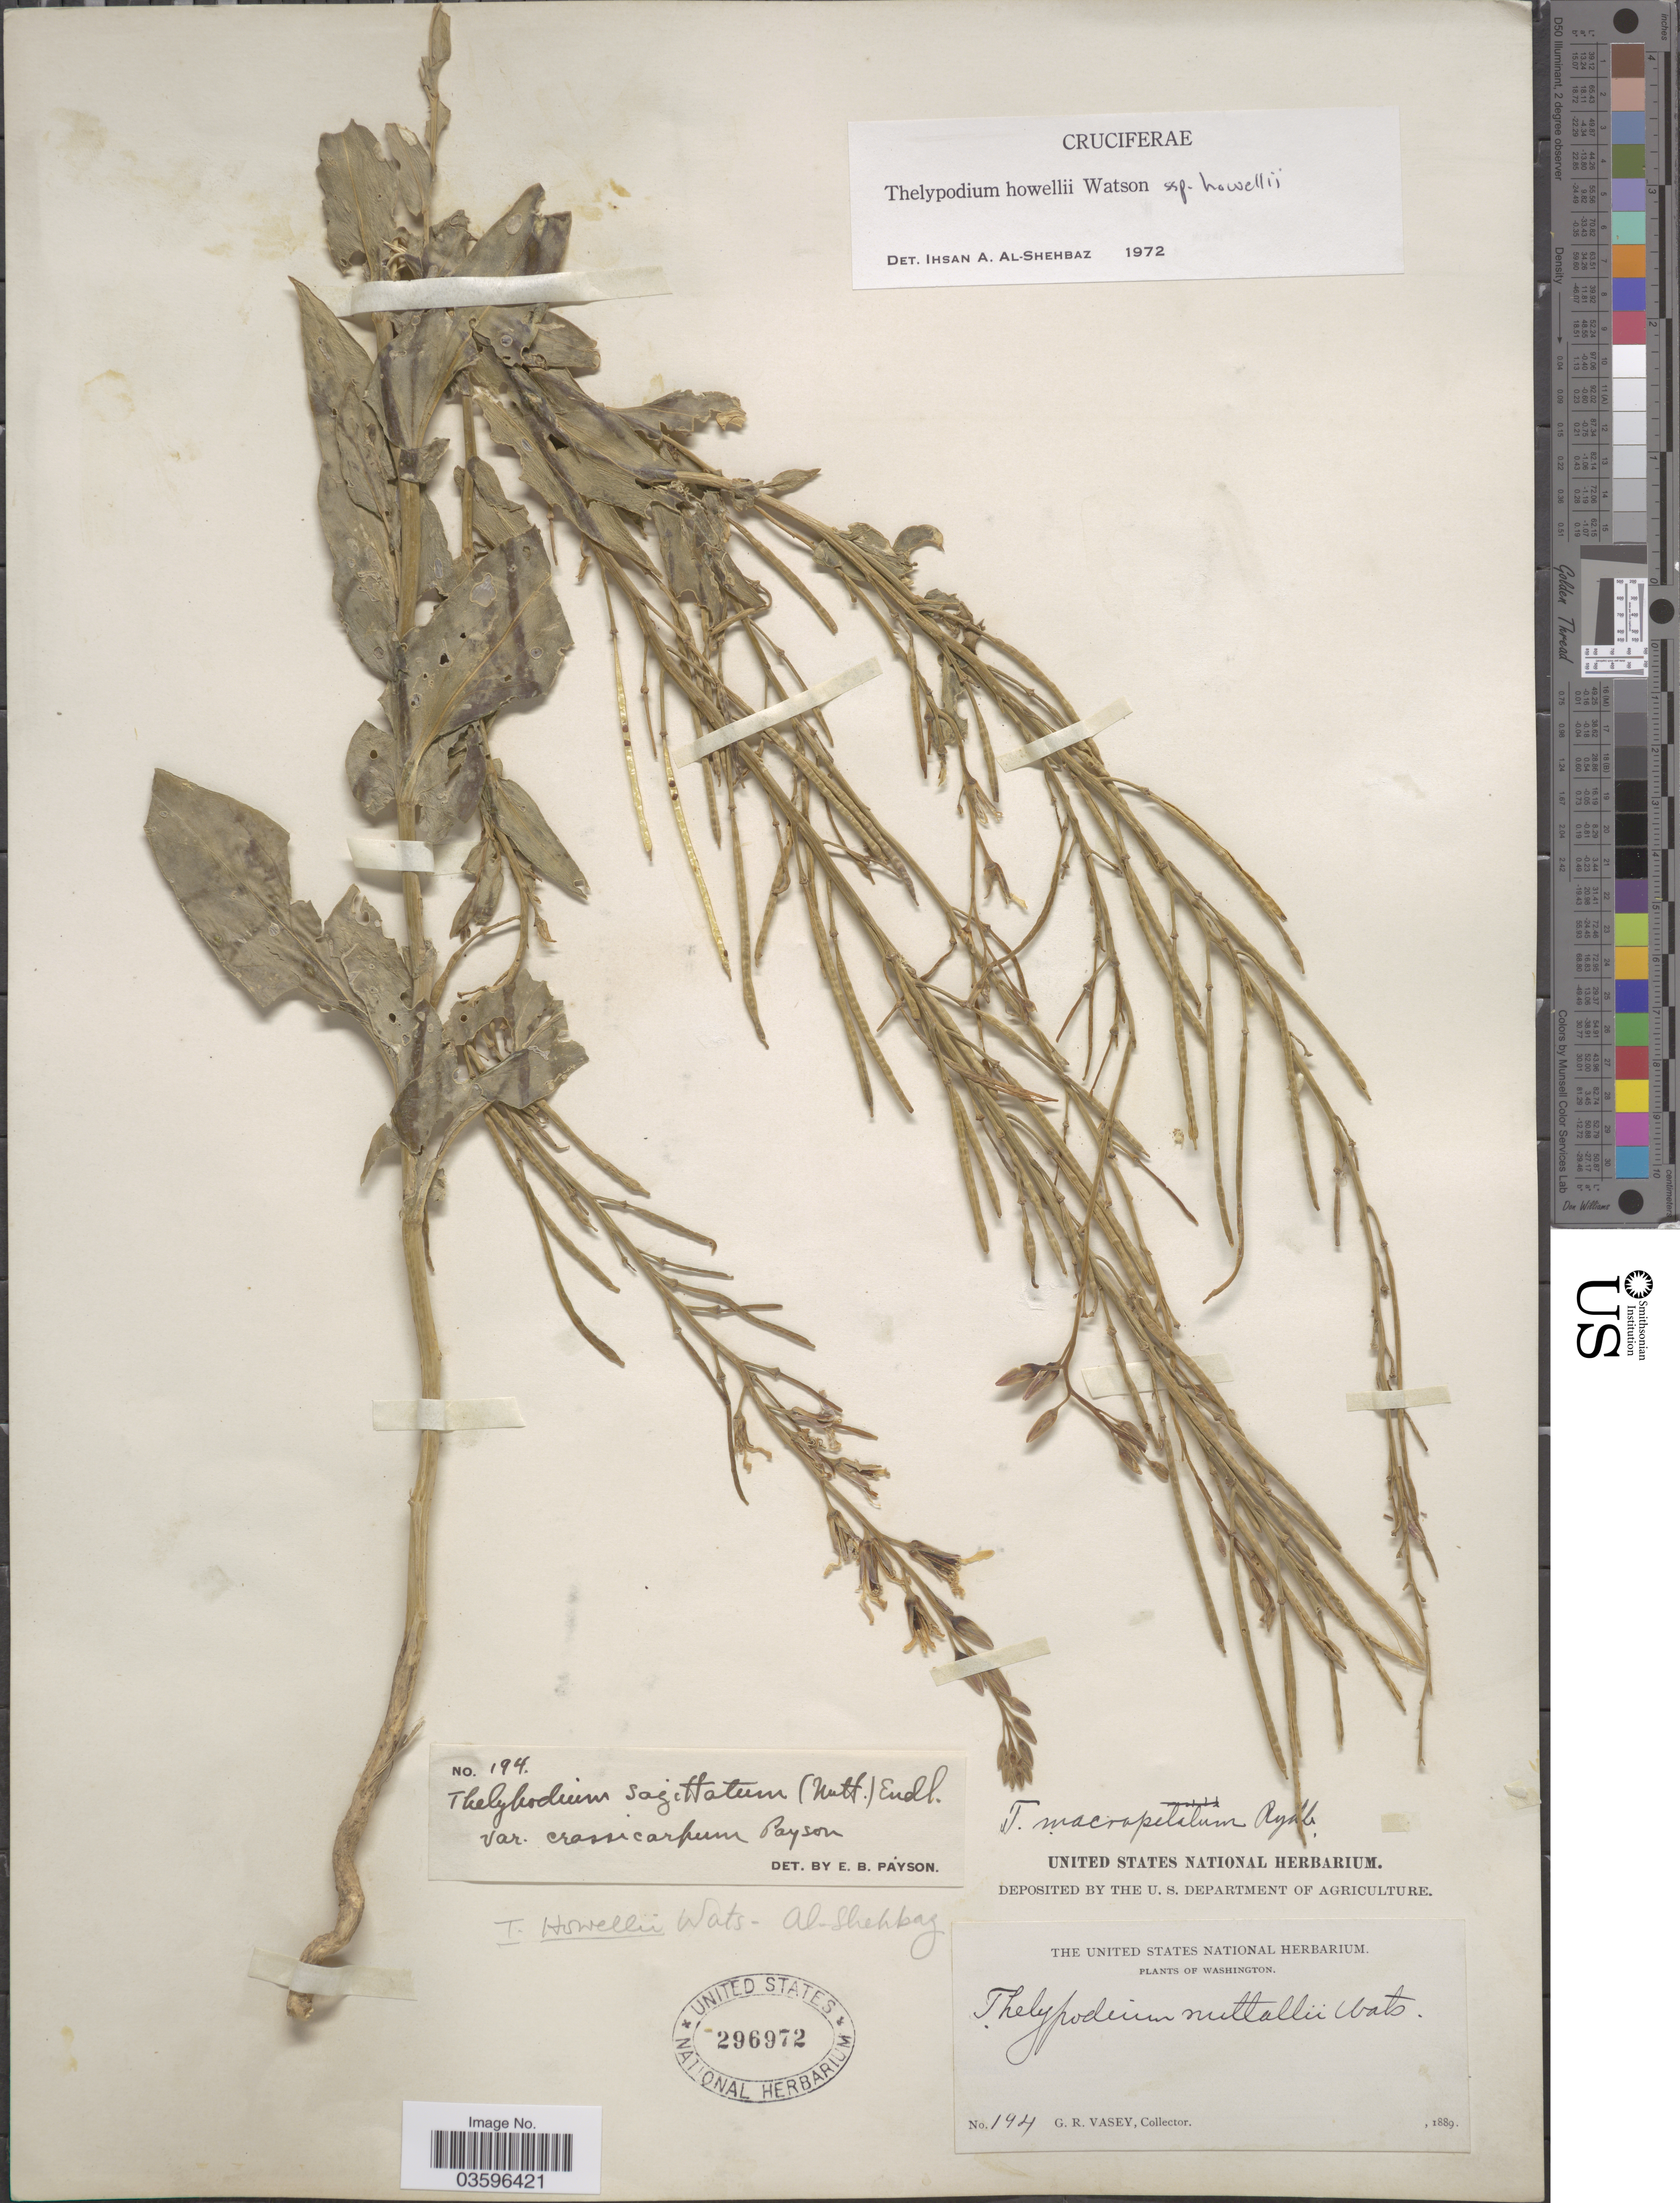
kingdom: Plantae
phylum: Tracheophyta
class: Magnoliopsida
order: Brassicales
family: Brassicaceae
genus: Thelypodium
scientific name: Thelypodium howellii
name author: S. Watson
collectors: G. R. Vasey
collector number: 194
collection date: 1889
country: United States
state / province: Washington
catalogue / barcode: US 296972